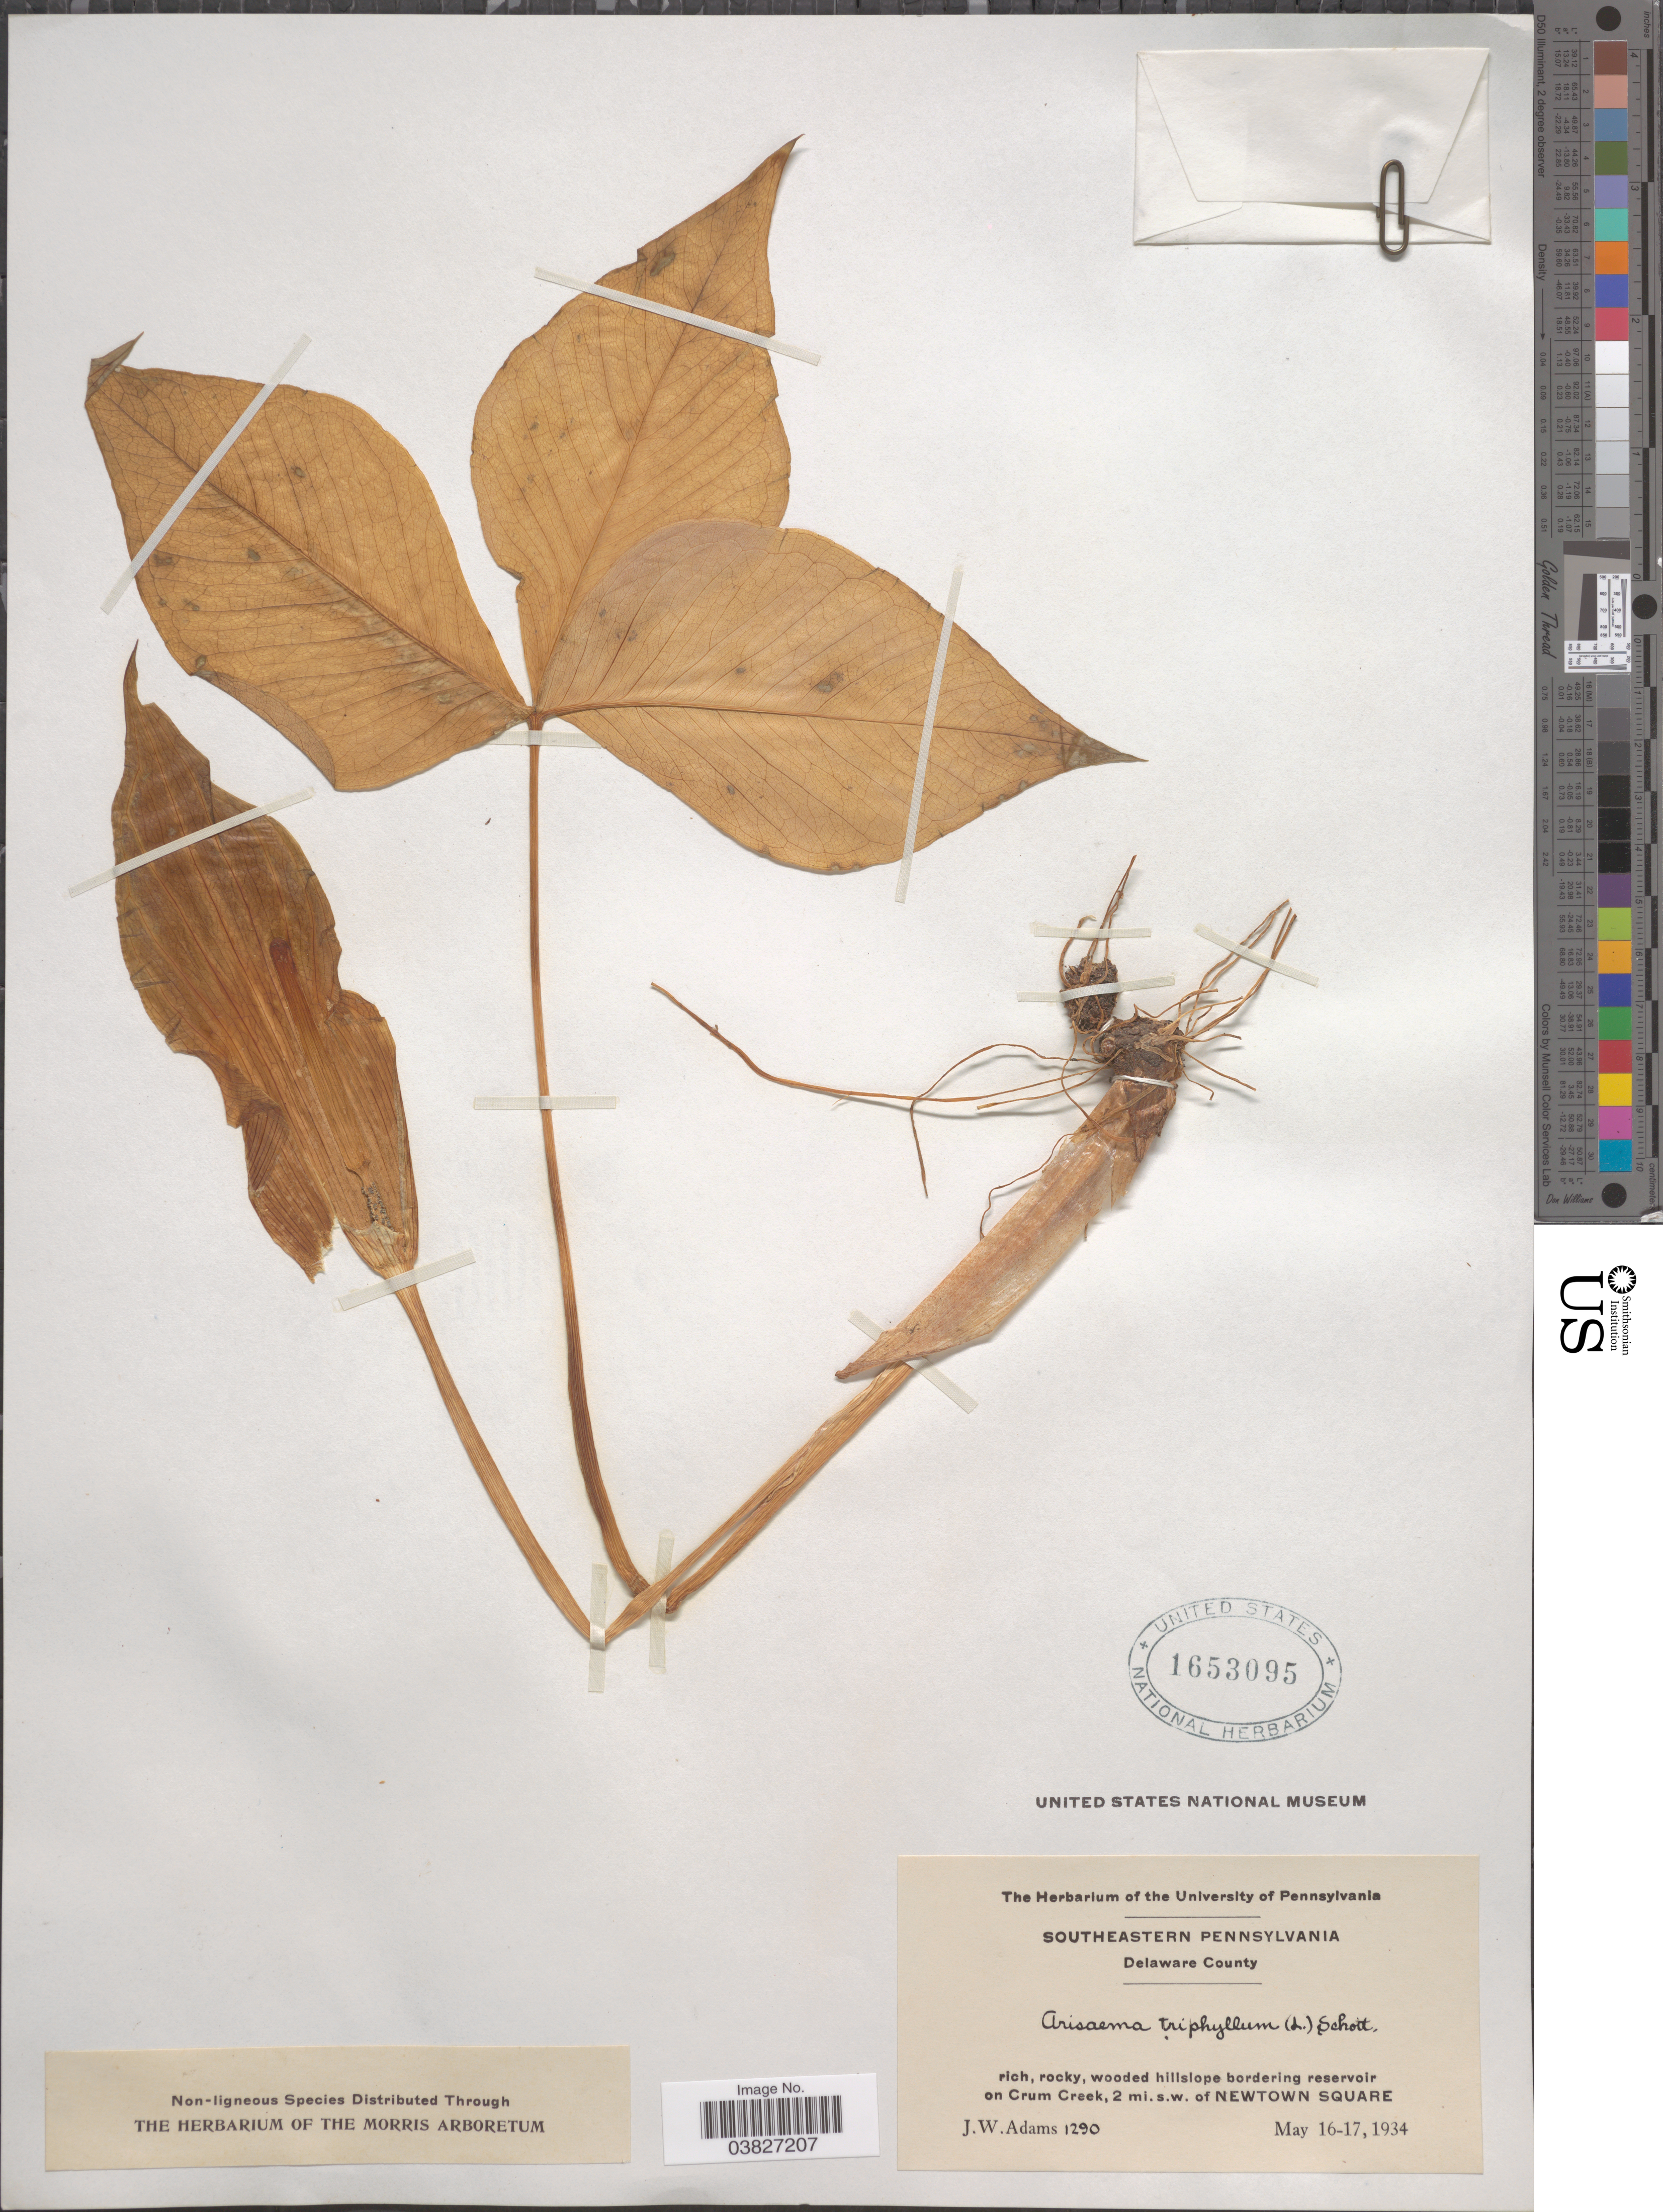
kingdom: Plantae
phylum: Tracheophyta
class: Liliopsida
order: Alismatales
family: Araceae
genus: Arisaema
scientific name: Arisaema triphyllum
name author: (L.) Schott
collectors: J. Adams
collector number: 1290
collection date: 1934-05-16/1934-05-17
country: United States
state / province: Pennsylvania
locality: Southeastern Pennsylvania. Delaware County. Hillslope bordering reservoir on Crum Creek, 2 mi. s.w. of Newtown Square.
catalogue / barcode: US 1653095